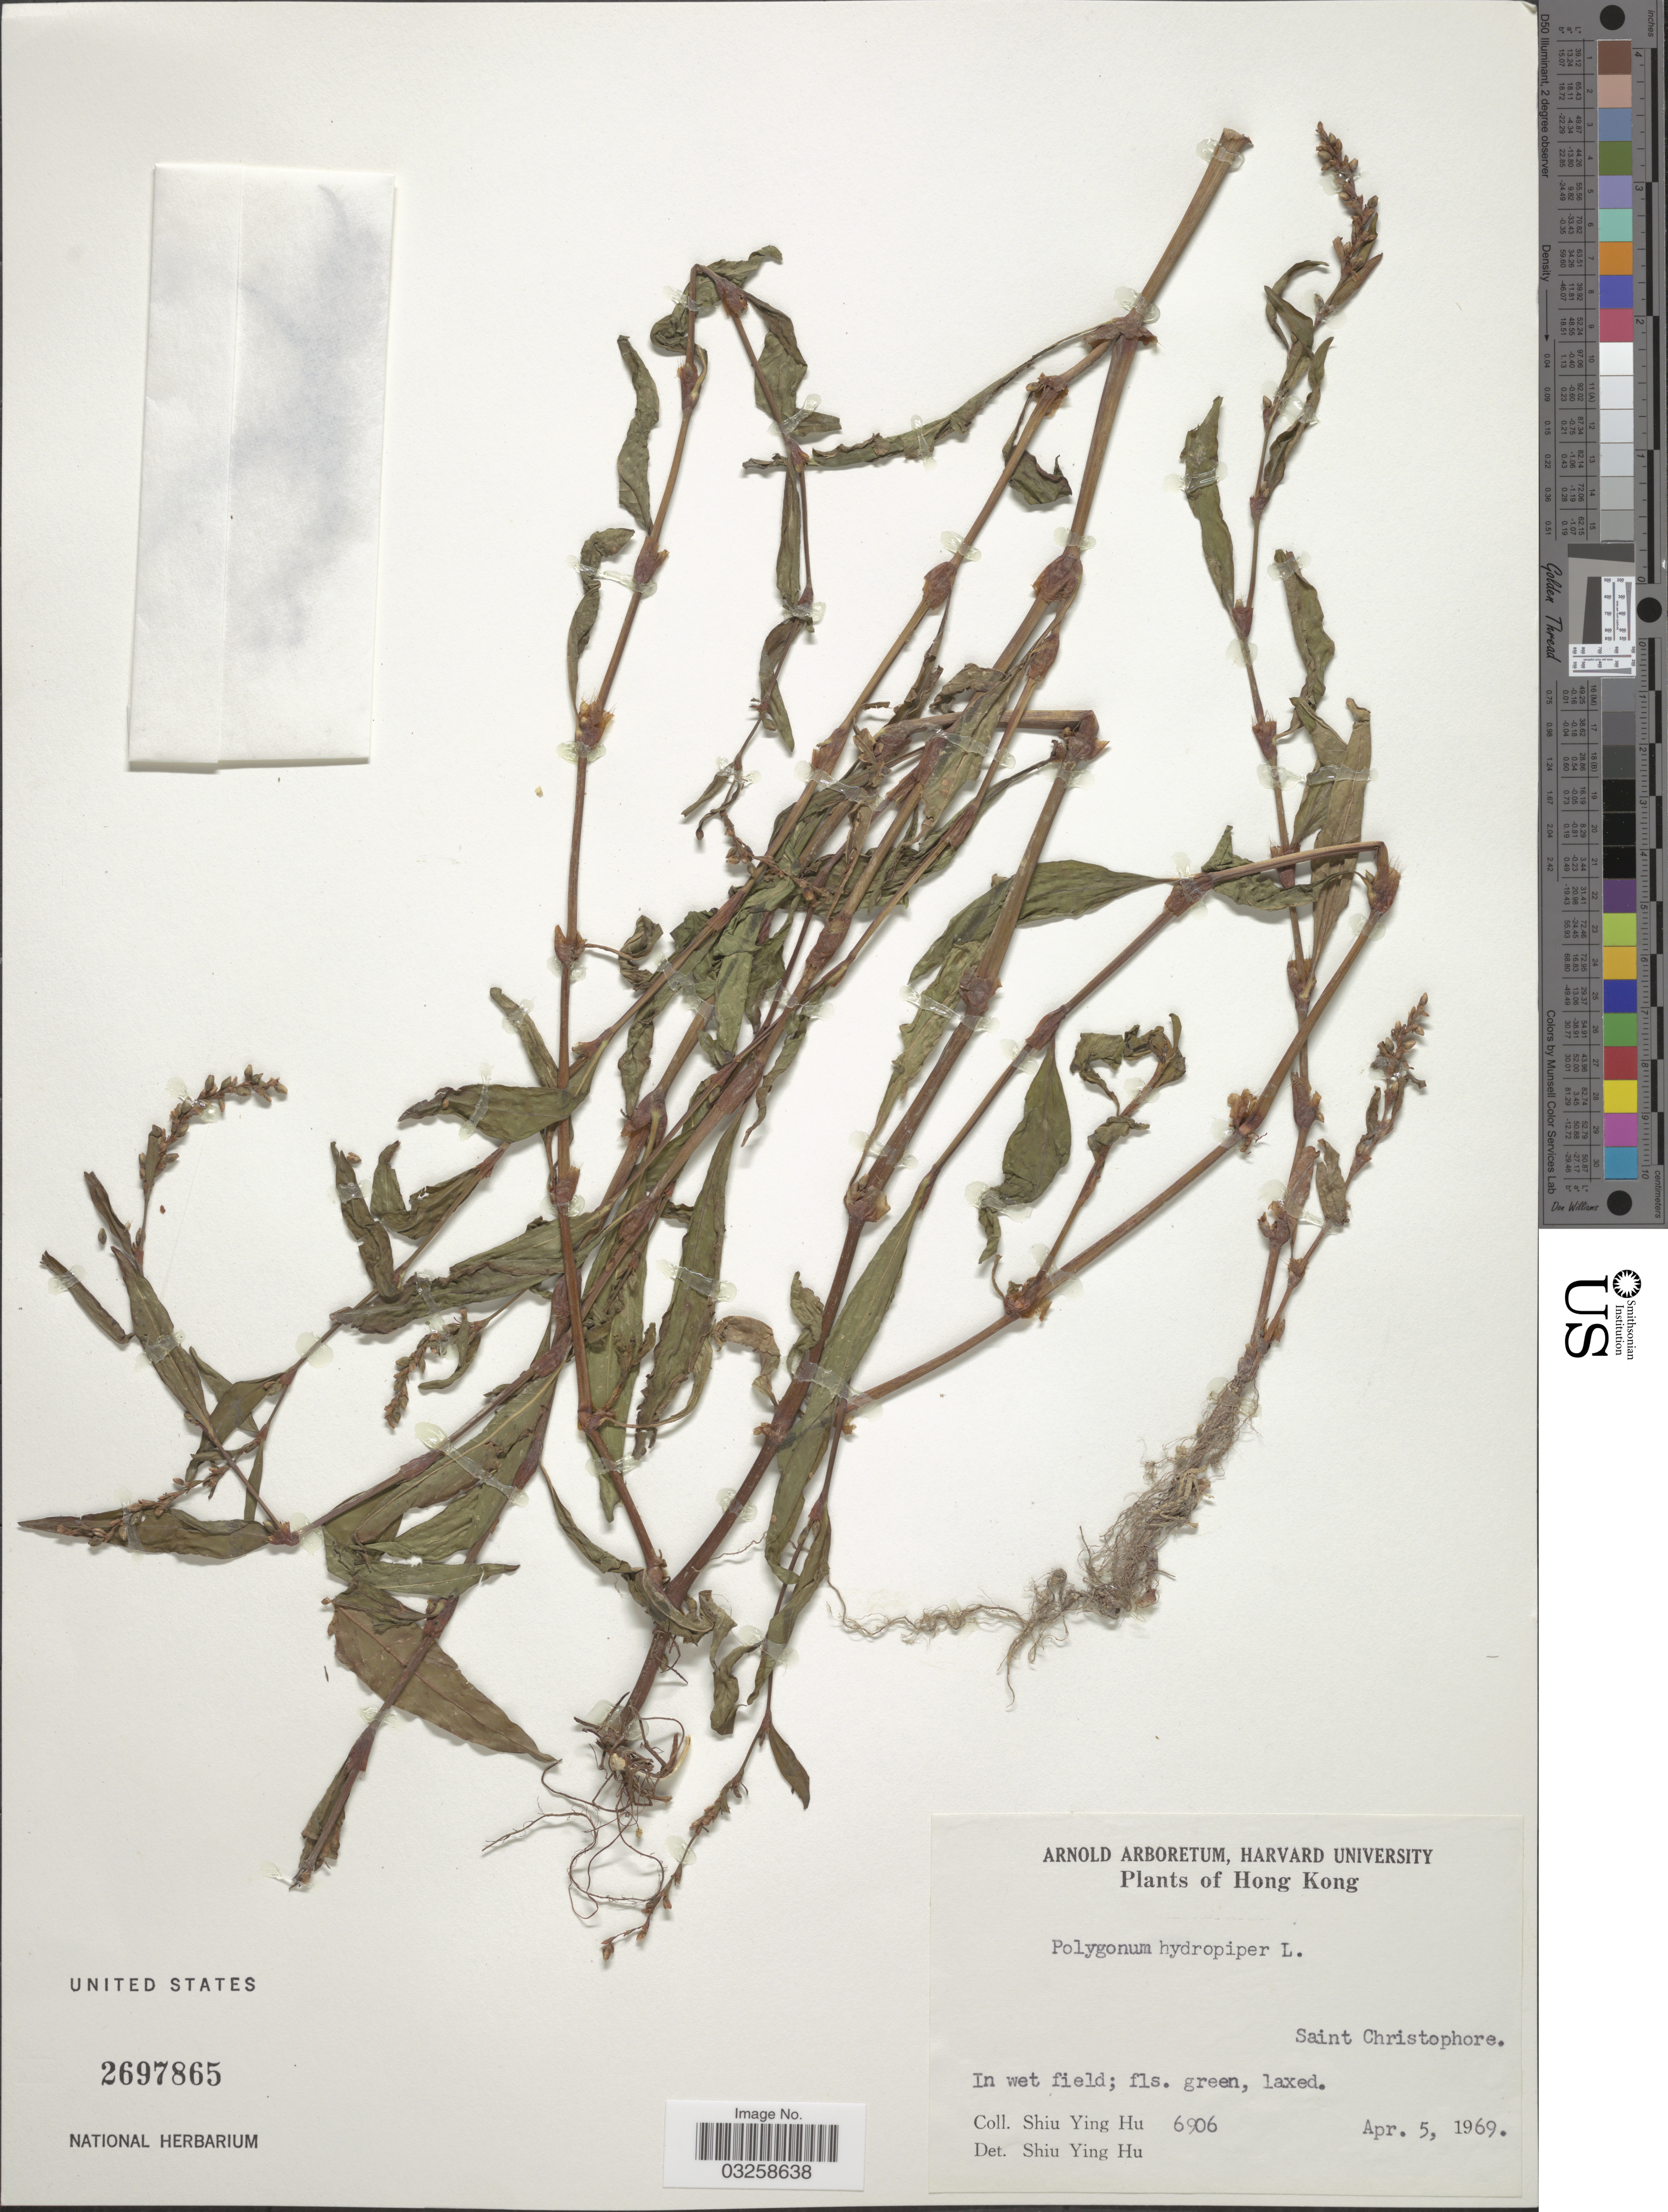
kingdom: Plantae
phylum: Tracheophyta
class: Magnoliopsida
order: Caryophyllales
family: Polygonaceae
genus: Polygonum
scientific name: Polygonum hydropiper var. hydropiper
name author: L.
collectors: S. Y. Hu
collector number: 6906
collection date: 1969-04-05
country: China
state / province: Hong Kong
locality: Saint Christophore.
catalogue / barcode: US 2697865